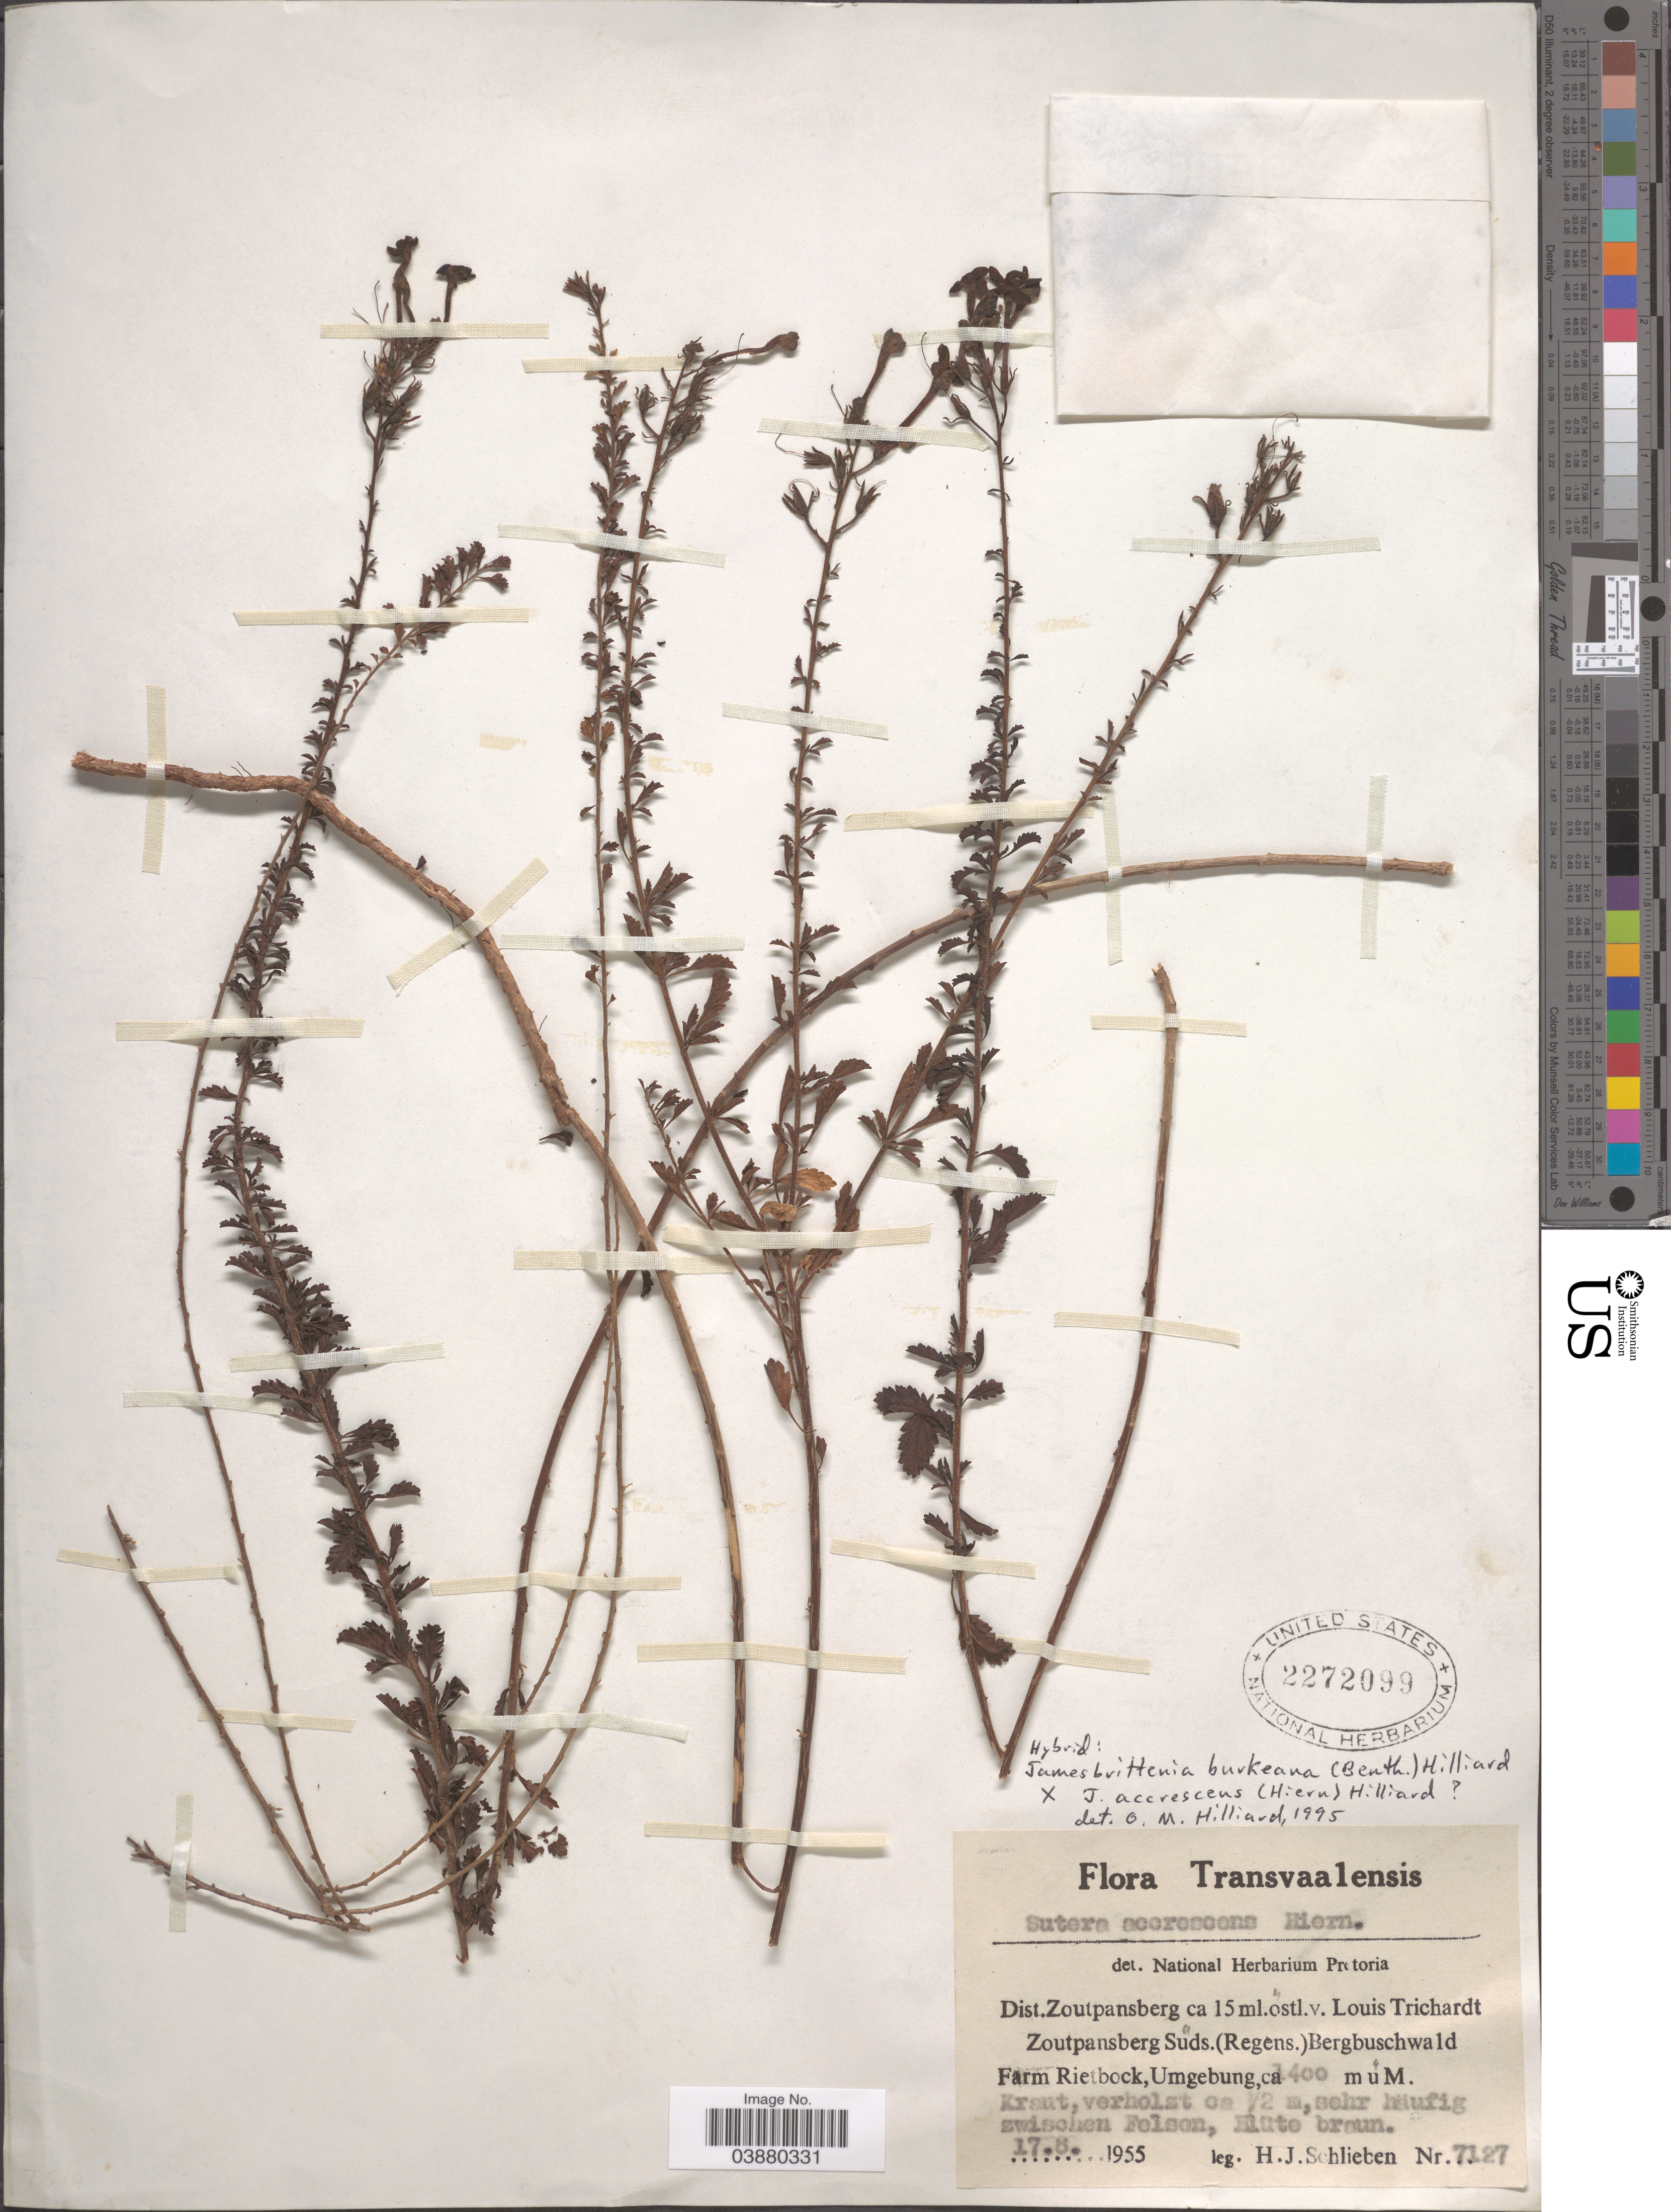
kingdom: Plantae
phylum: Tracheophyta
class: Magnoliopsida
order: Lamiales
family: Scrophulariaceae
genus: Jamesbrittenia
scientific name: Jamesbrittenia accrescens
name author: (Hiern) Hilliard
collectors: H. J. Schlieben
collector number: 7127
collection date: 1955-08-17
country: South Africa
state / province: Limpopo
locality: Transvaalensis. Dist. Zoutpansberg ca 15 ml.östl.v. Louis Trichardt Zoutpansberg Süds. (Regens.) Bergbuschwald Farm Rietbock, Umgebung.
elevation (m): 1400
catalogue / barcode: US 2272099